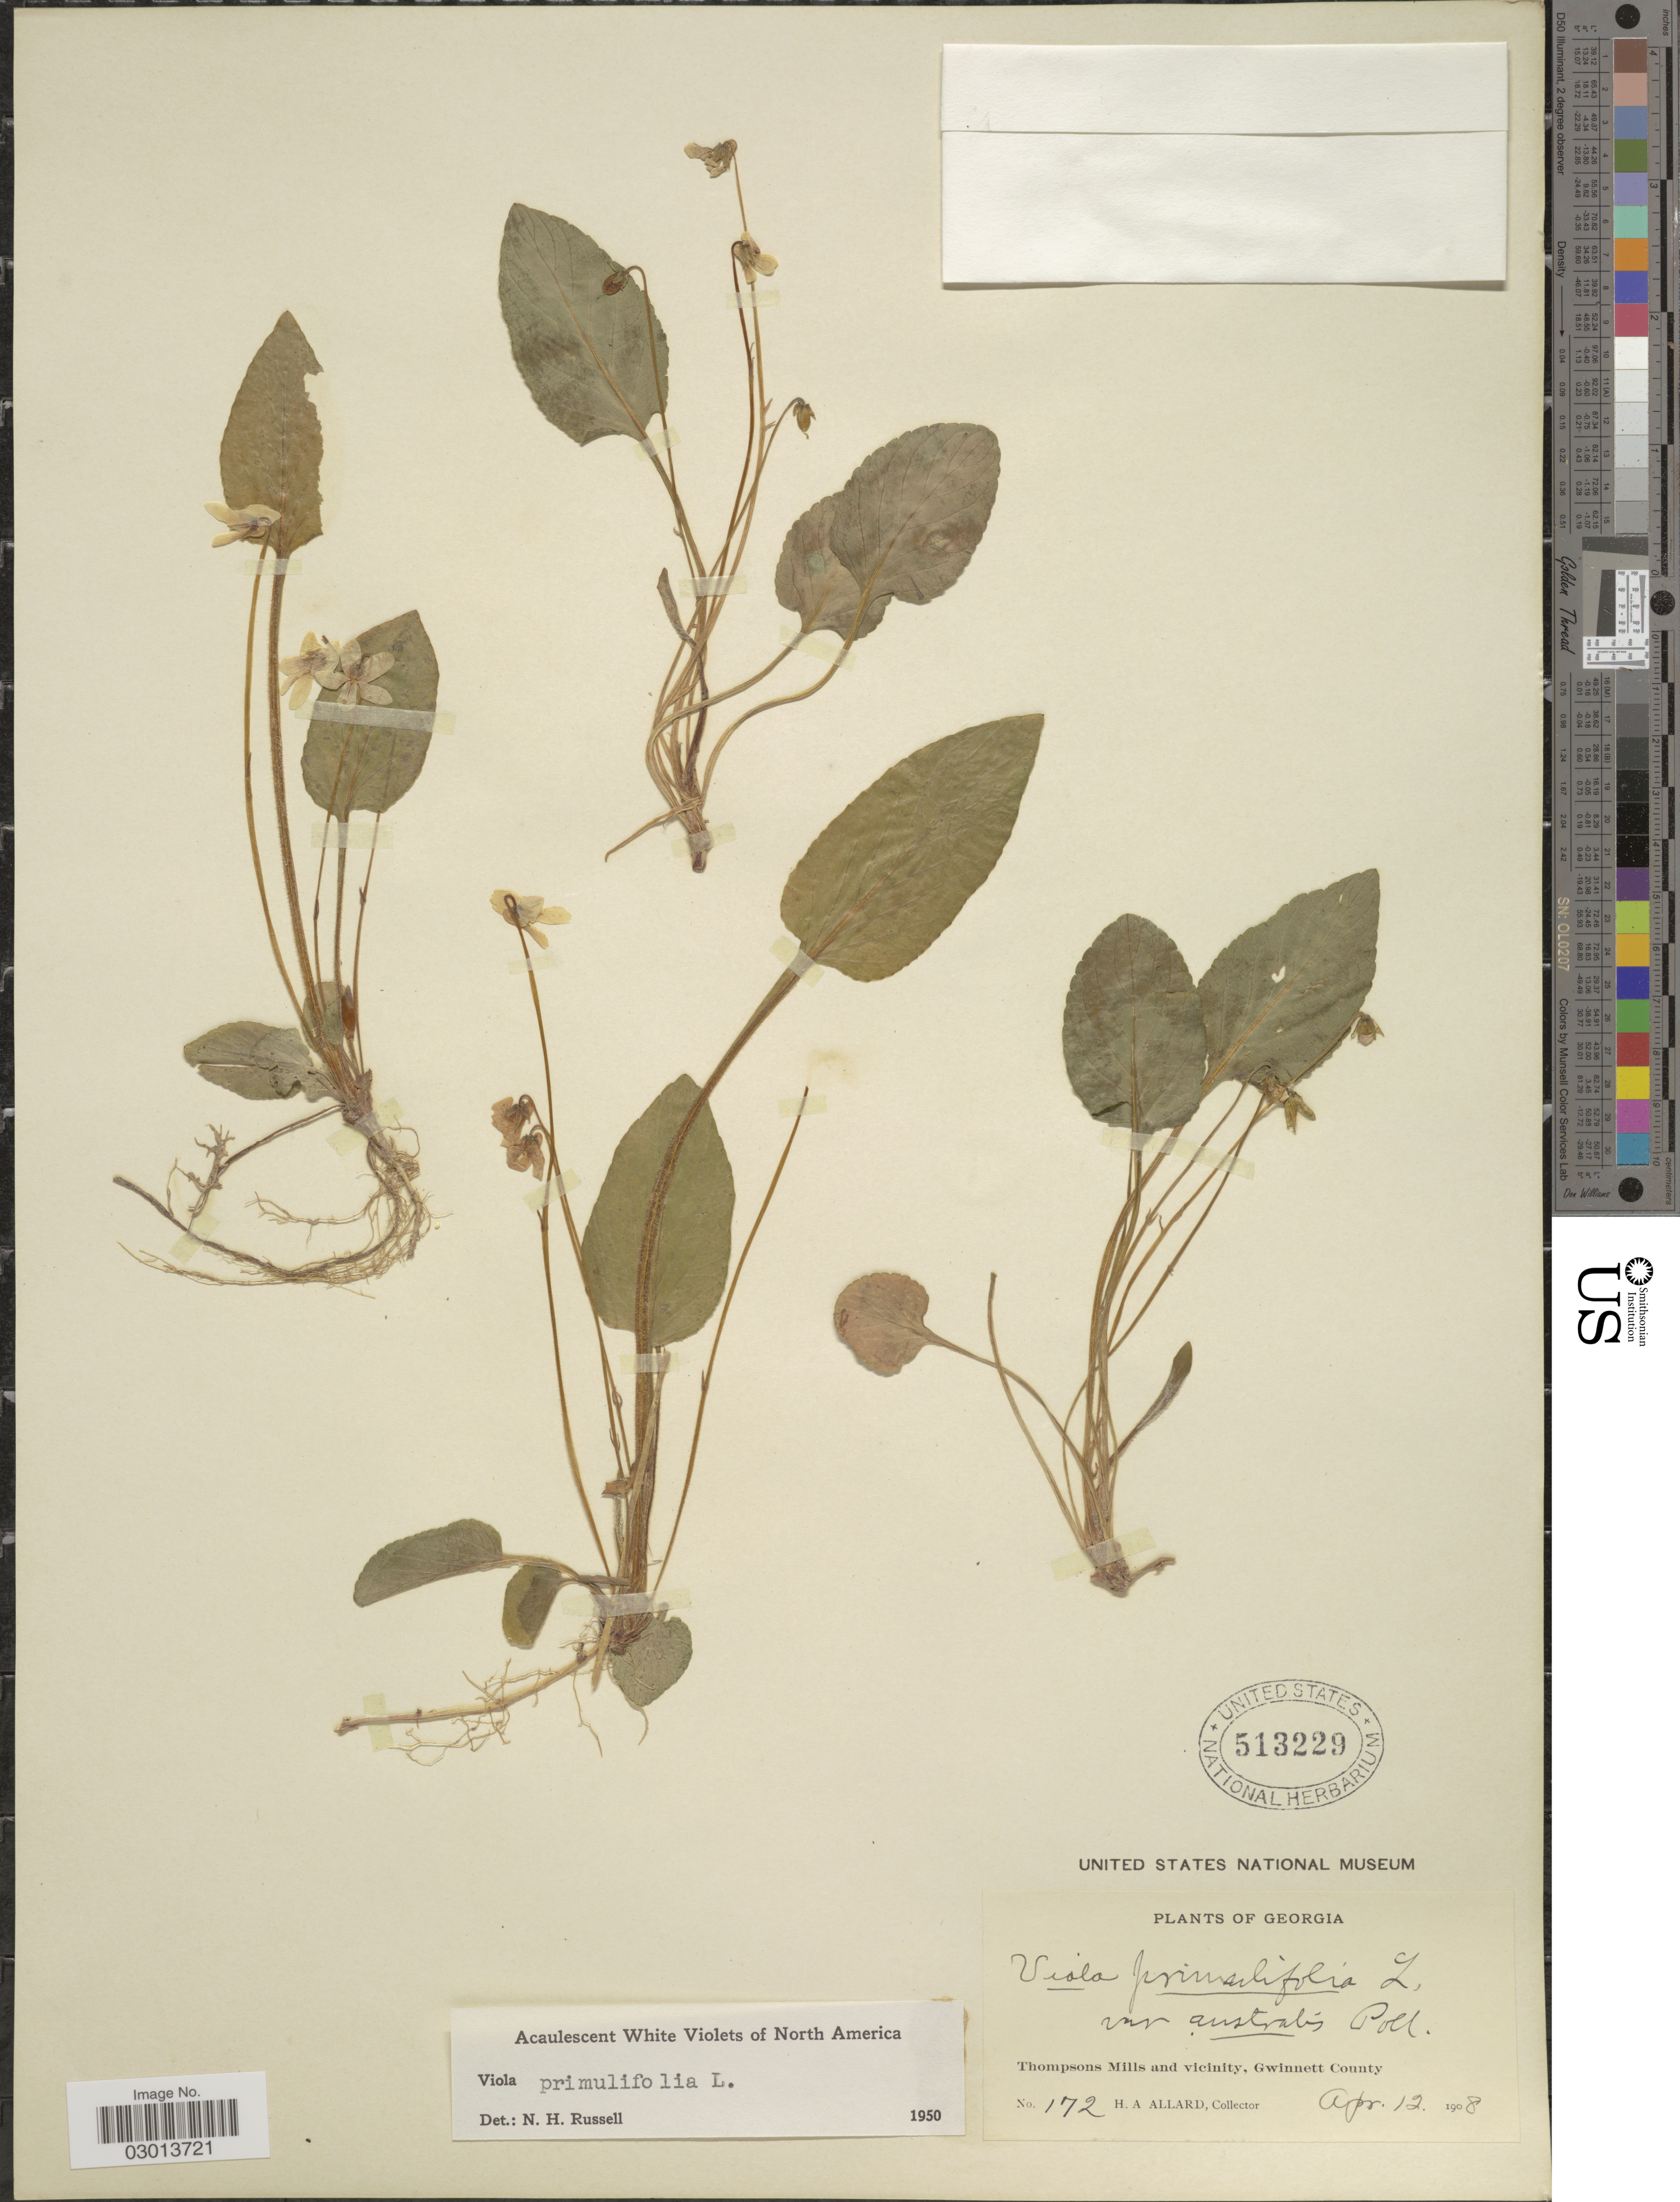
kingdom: Plantae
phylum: Tracheophyta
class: Magnoliopsida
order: Malpighiales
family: Violaceae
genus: Viola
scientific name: Viola primulifolia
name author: L.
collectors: H. A. Allard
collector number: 172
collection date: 1908-04-12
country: United States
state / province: Georgia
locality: Thompsons Mills and vicinity, Gwinnett County.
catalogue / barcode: US 513229